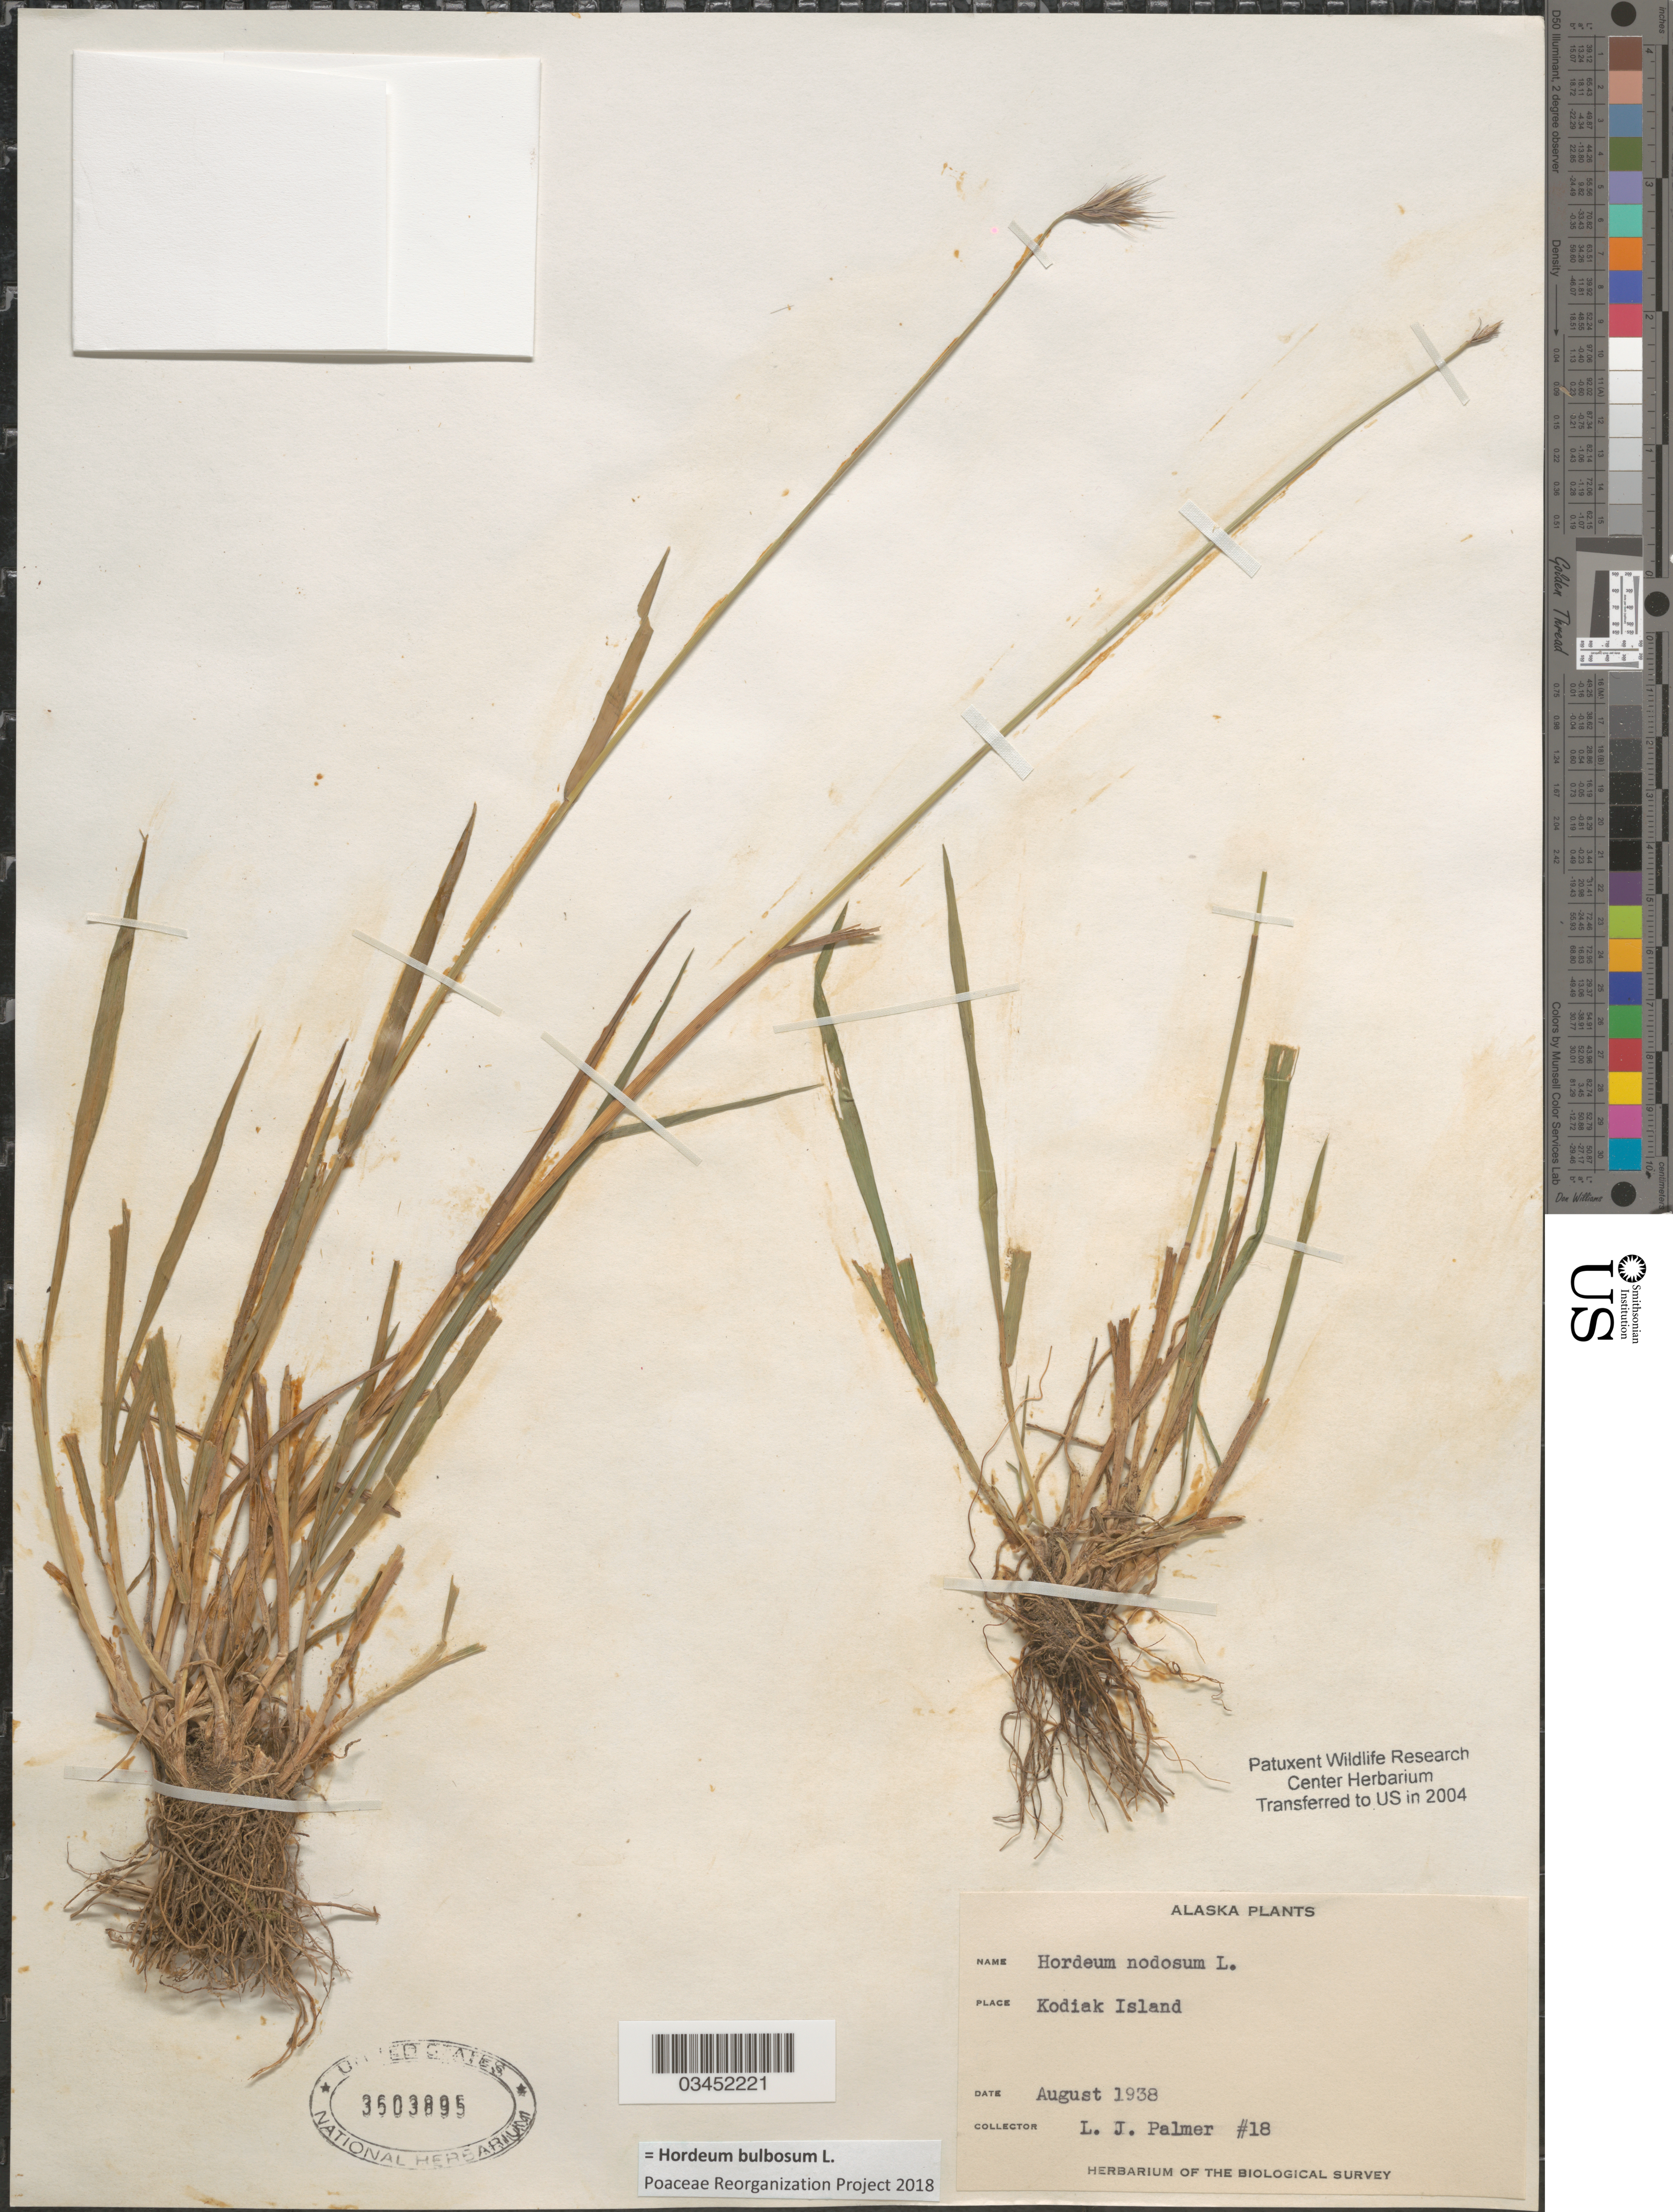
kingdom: Plantae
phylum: Tracheophyta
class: Liliopsida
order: Poales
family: Poaceae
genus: Hordeum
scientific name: Hordeum bulbosum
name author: L.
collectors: L. J. Palmer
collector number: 18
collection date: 1938-08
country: United States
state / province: Alaska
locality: Kodiak Island. Herbarium of the Biological Survey.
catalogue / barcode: US 3603895